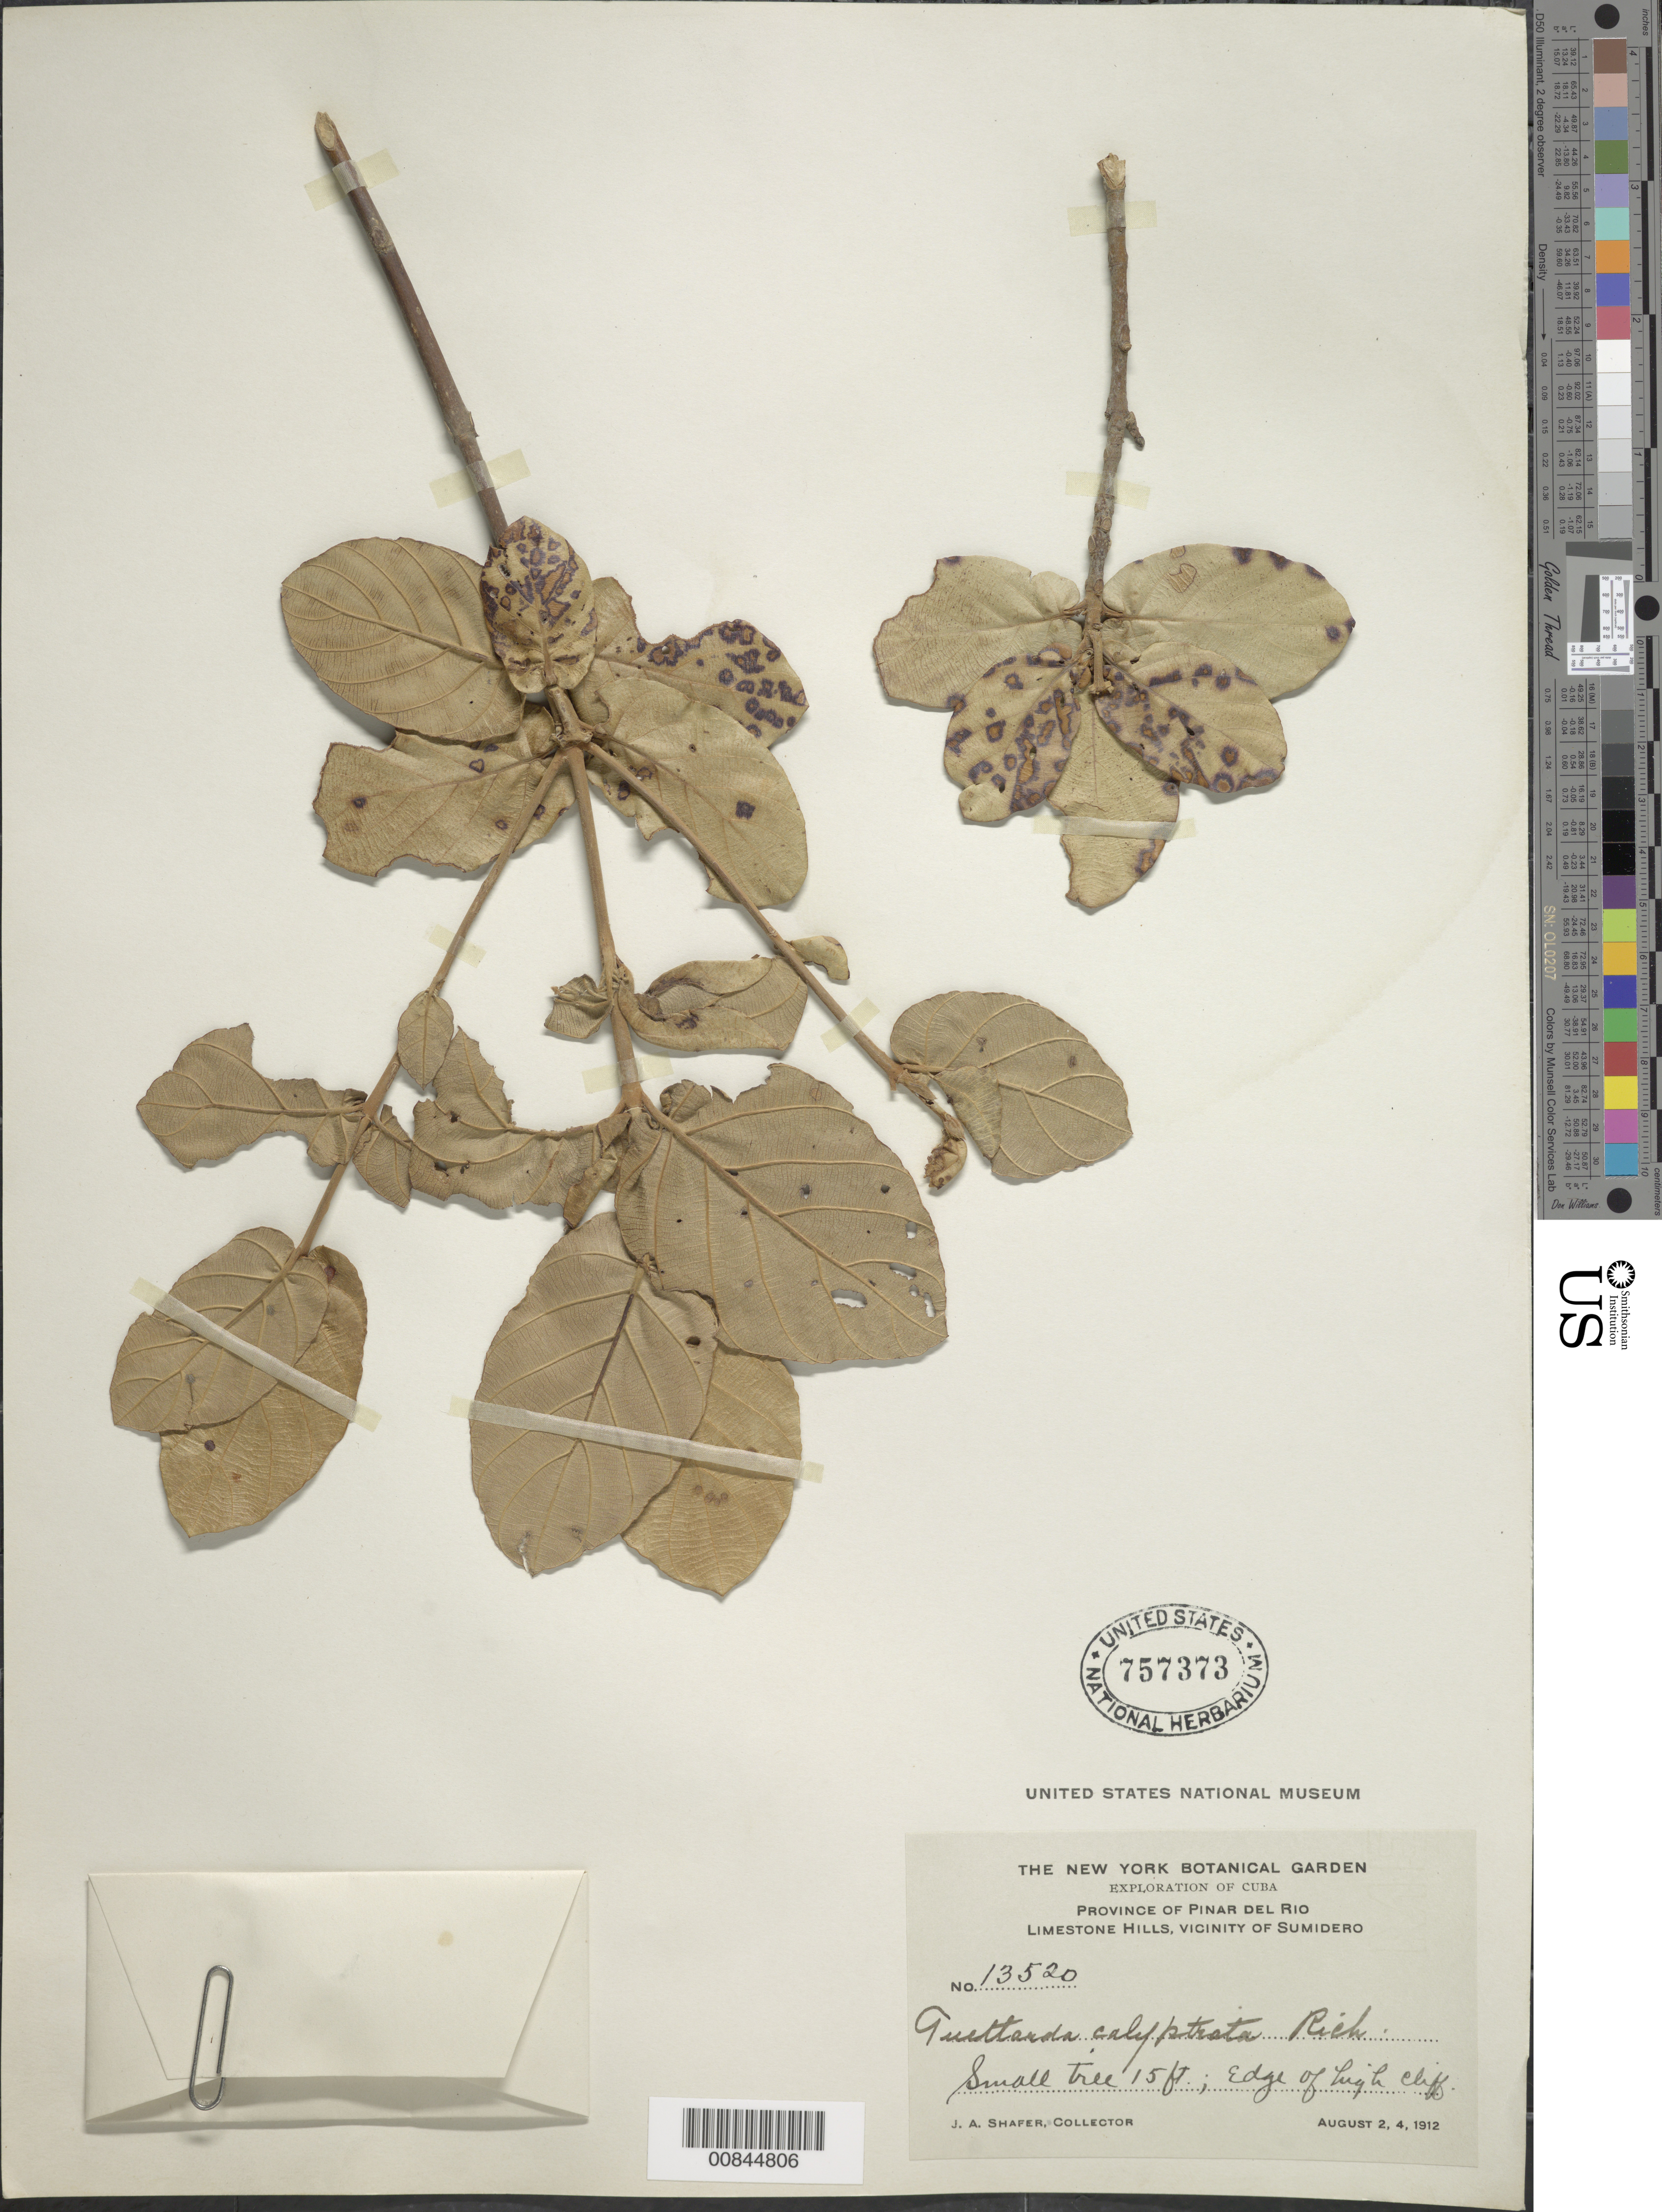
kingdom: Plantae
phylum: Tracheophyta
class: Magnoliopsida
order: Gentianales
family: Rubiaceae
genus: Guettarda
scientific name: Guettarda calyptrata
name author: A. Rich.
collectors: J. A. Shafer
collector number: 13520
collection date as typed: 02 Aug 1912 and 04 Aug 1912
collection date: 1912-08-02,1912-08-04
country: Cuba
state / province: Pinar del Río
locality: Hills, vicinity of Sumidero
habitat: Limestone. Edge of high cliff.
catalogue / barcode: US 757373